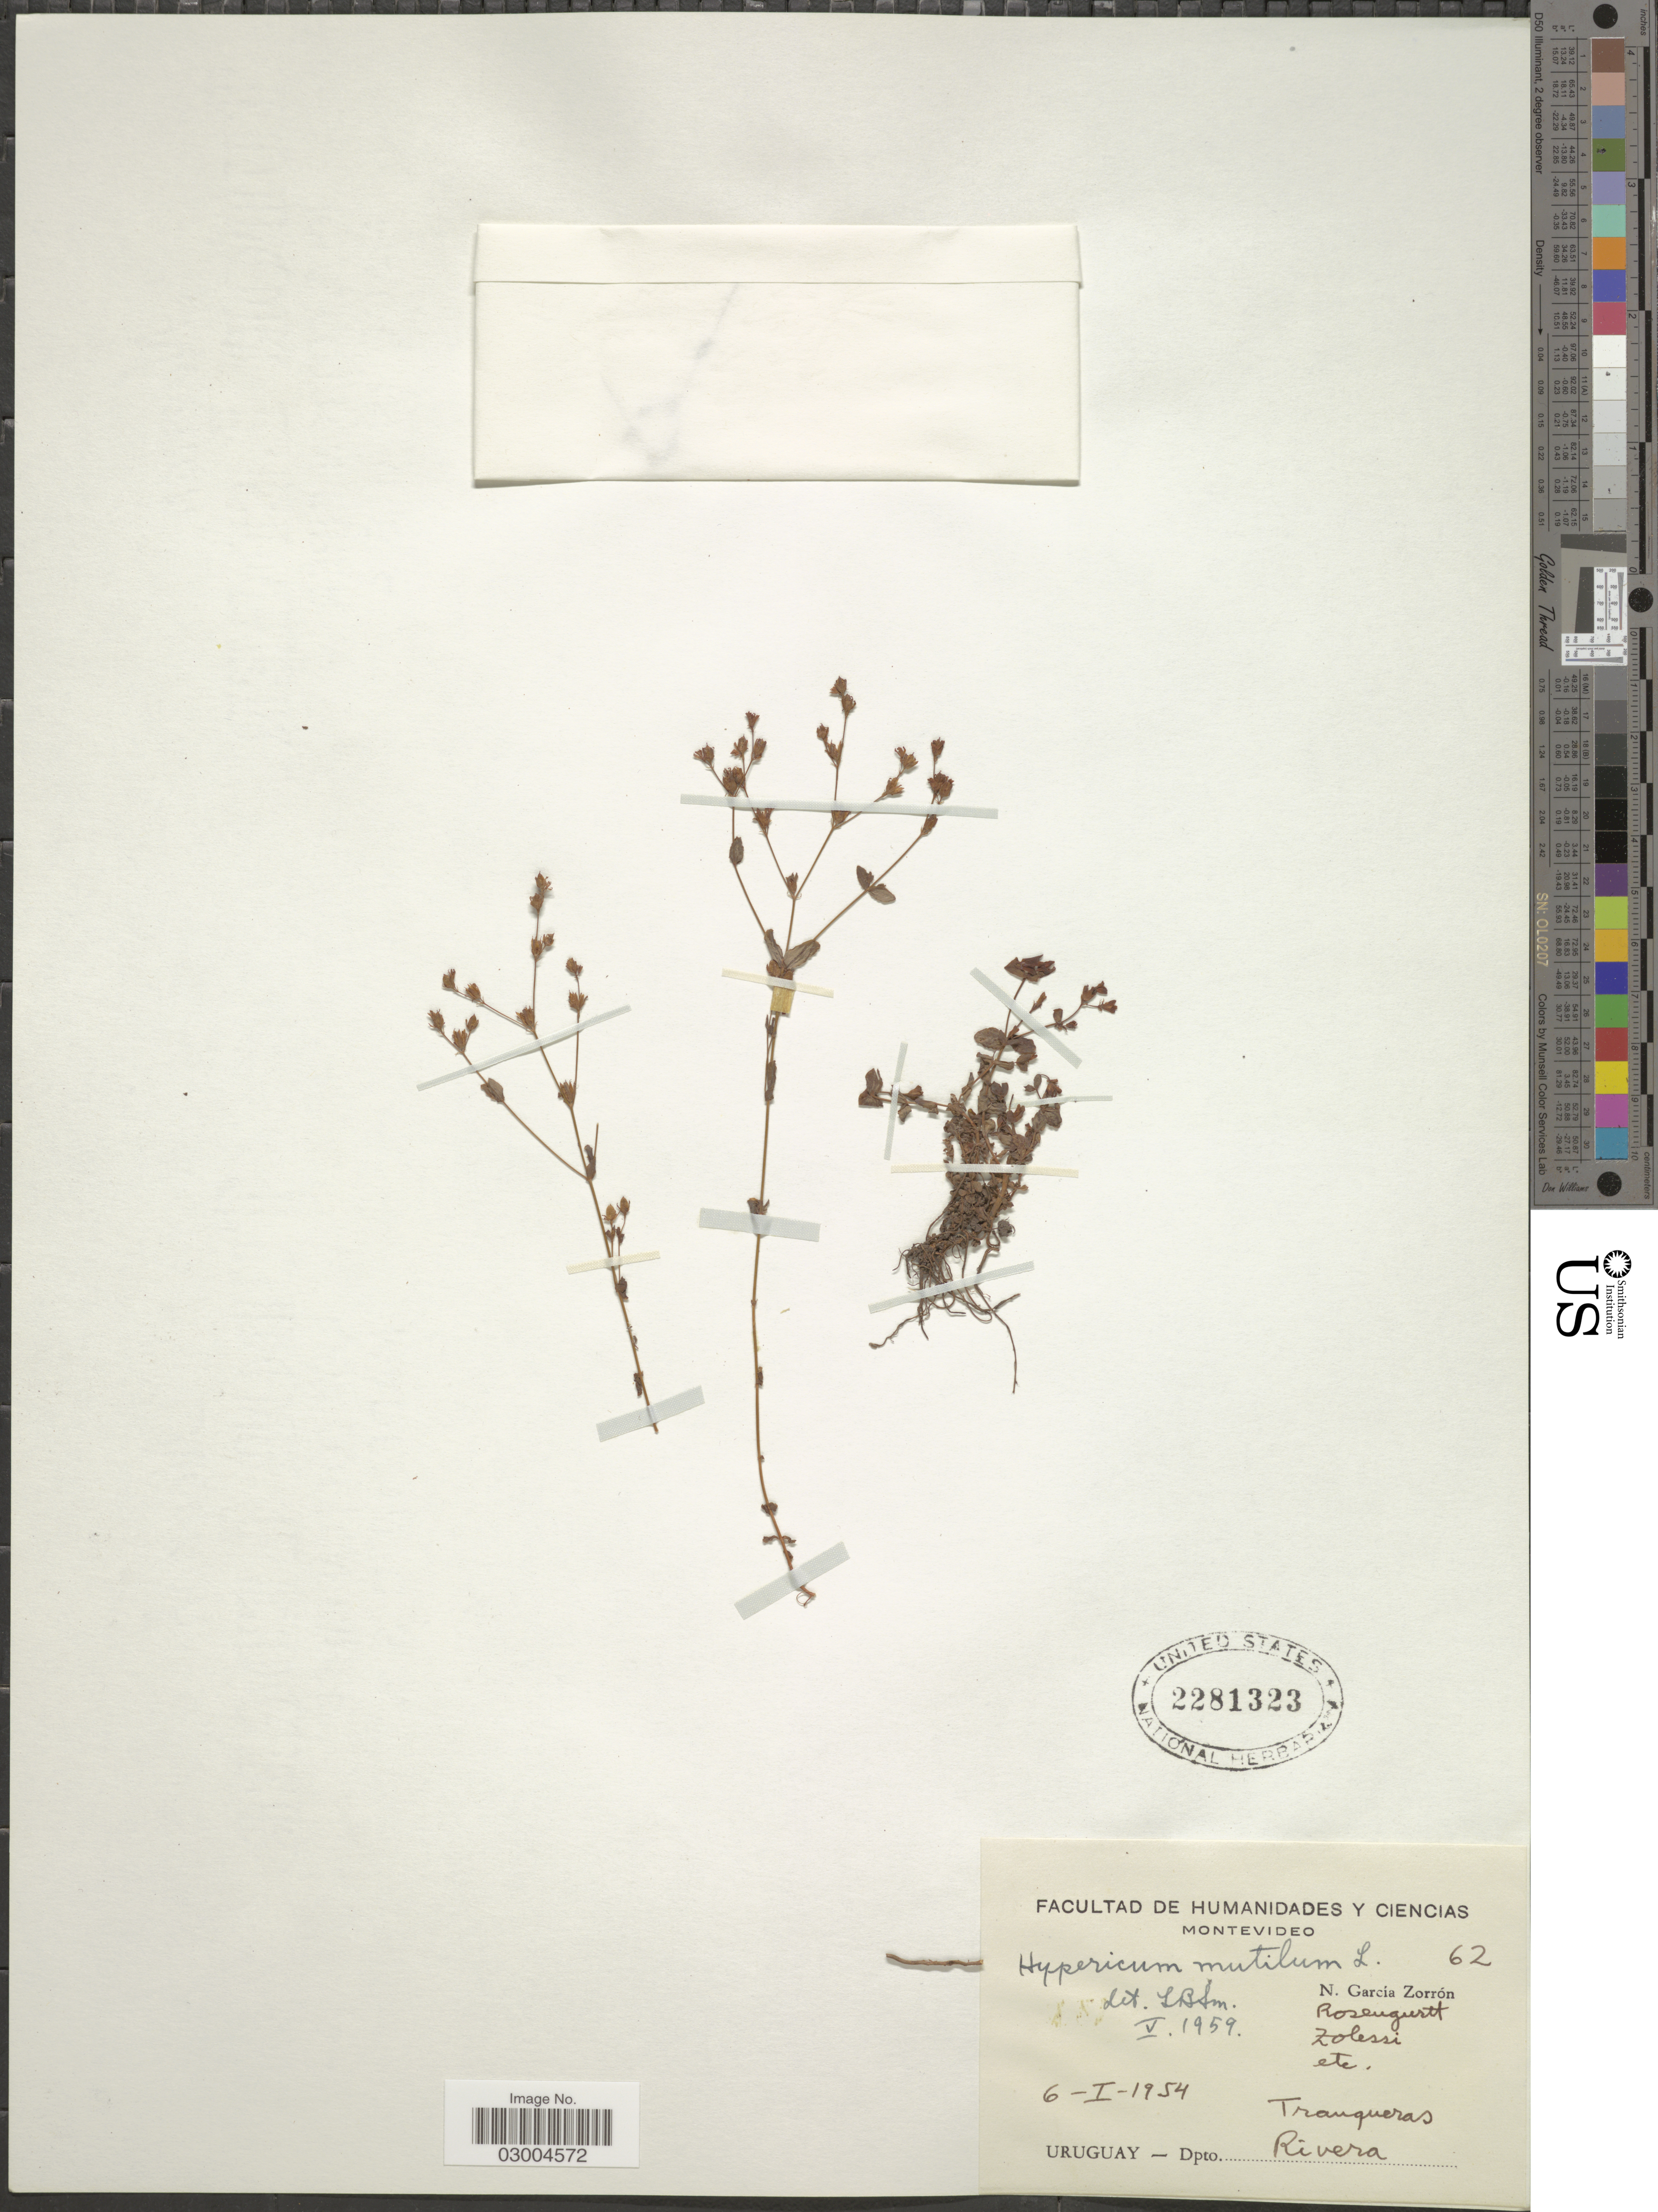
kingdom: Plantae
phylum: Tracheophyta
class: Magnoliopsida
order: Malpighiales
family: Hypericaceae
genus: Hypericum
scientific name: Hypericum mutilum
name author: L.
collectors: N. Garcia Zorron, Rosengurtt, Zolessi & et al.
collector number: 62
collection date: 1954-01-06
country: Uruguay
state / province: Rivera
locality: Tranqueras. Dpto. Rivera.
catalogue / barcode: US 2281323